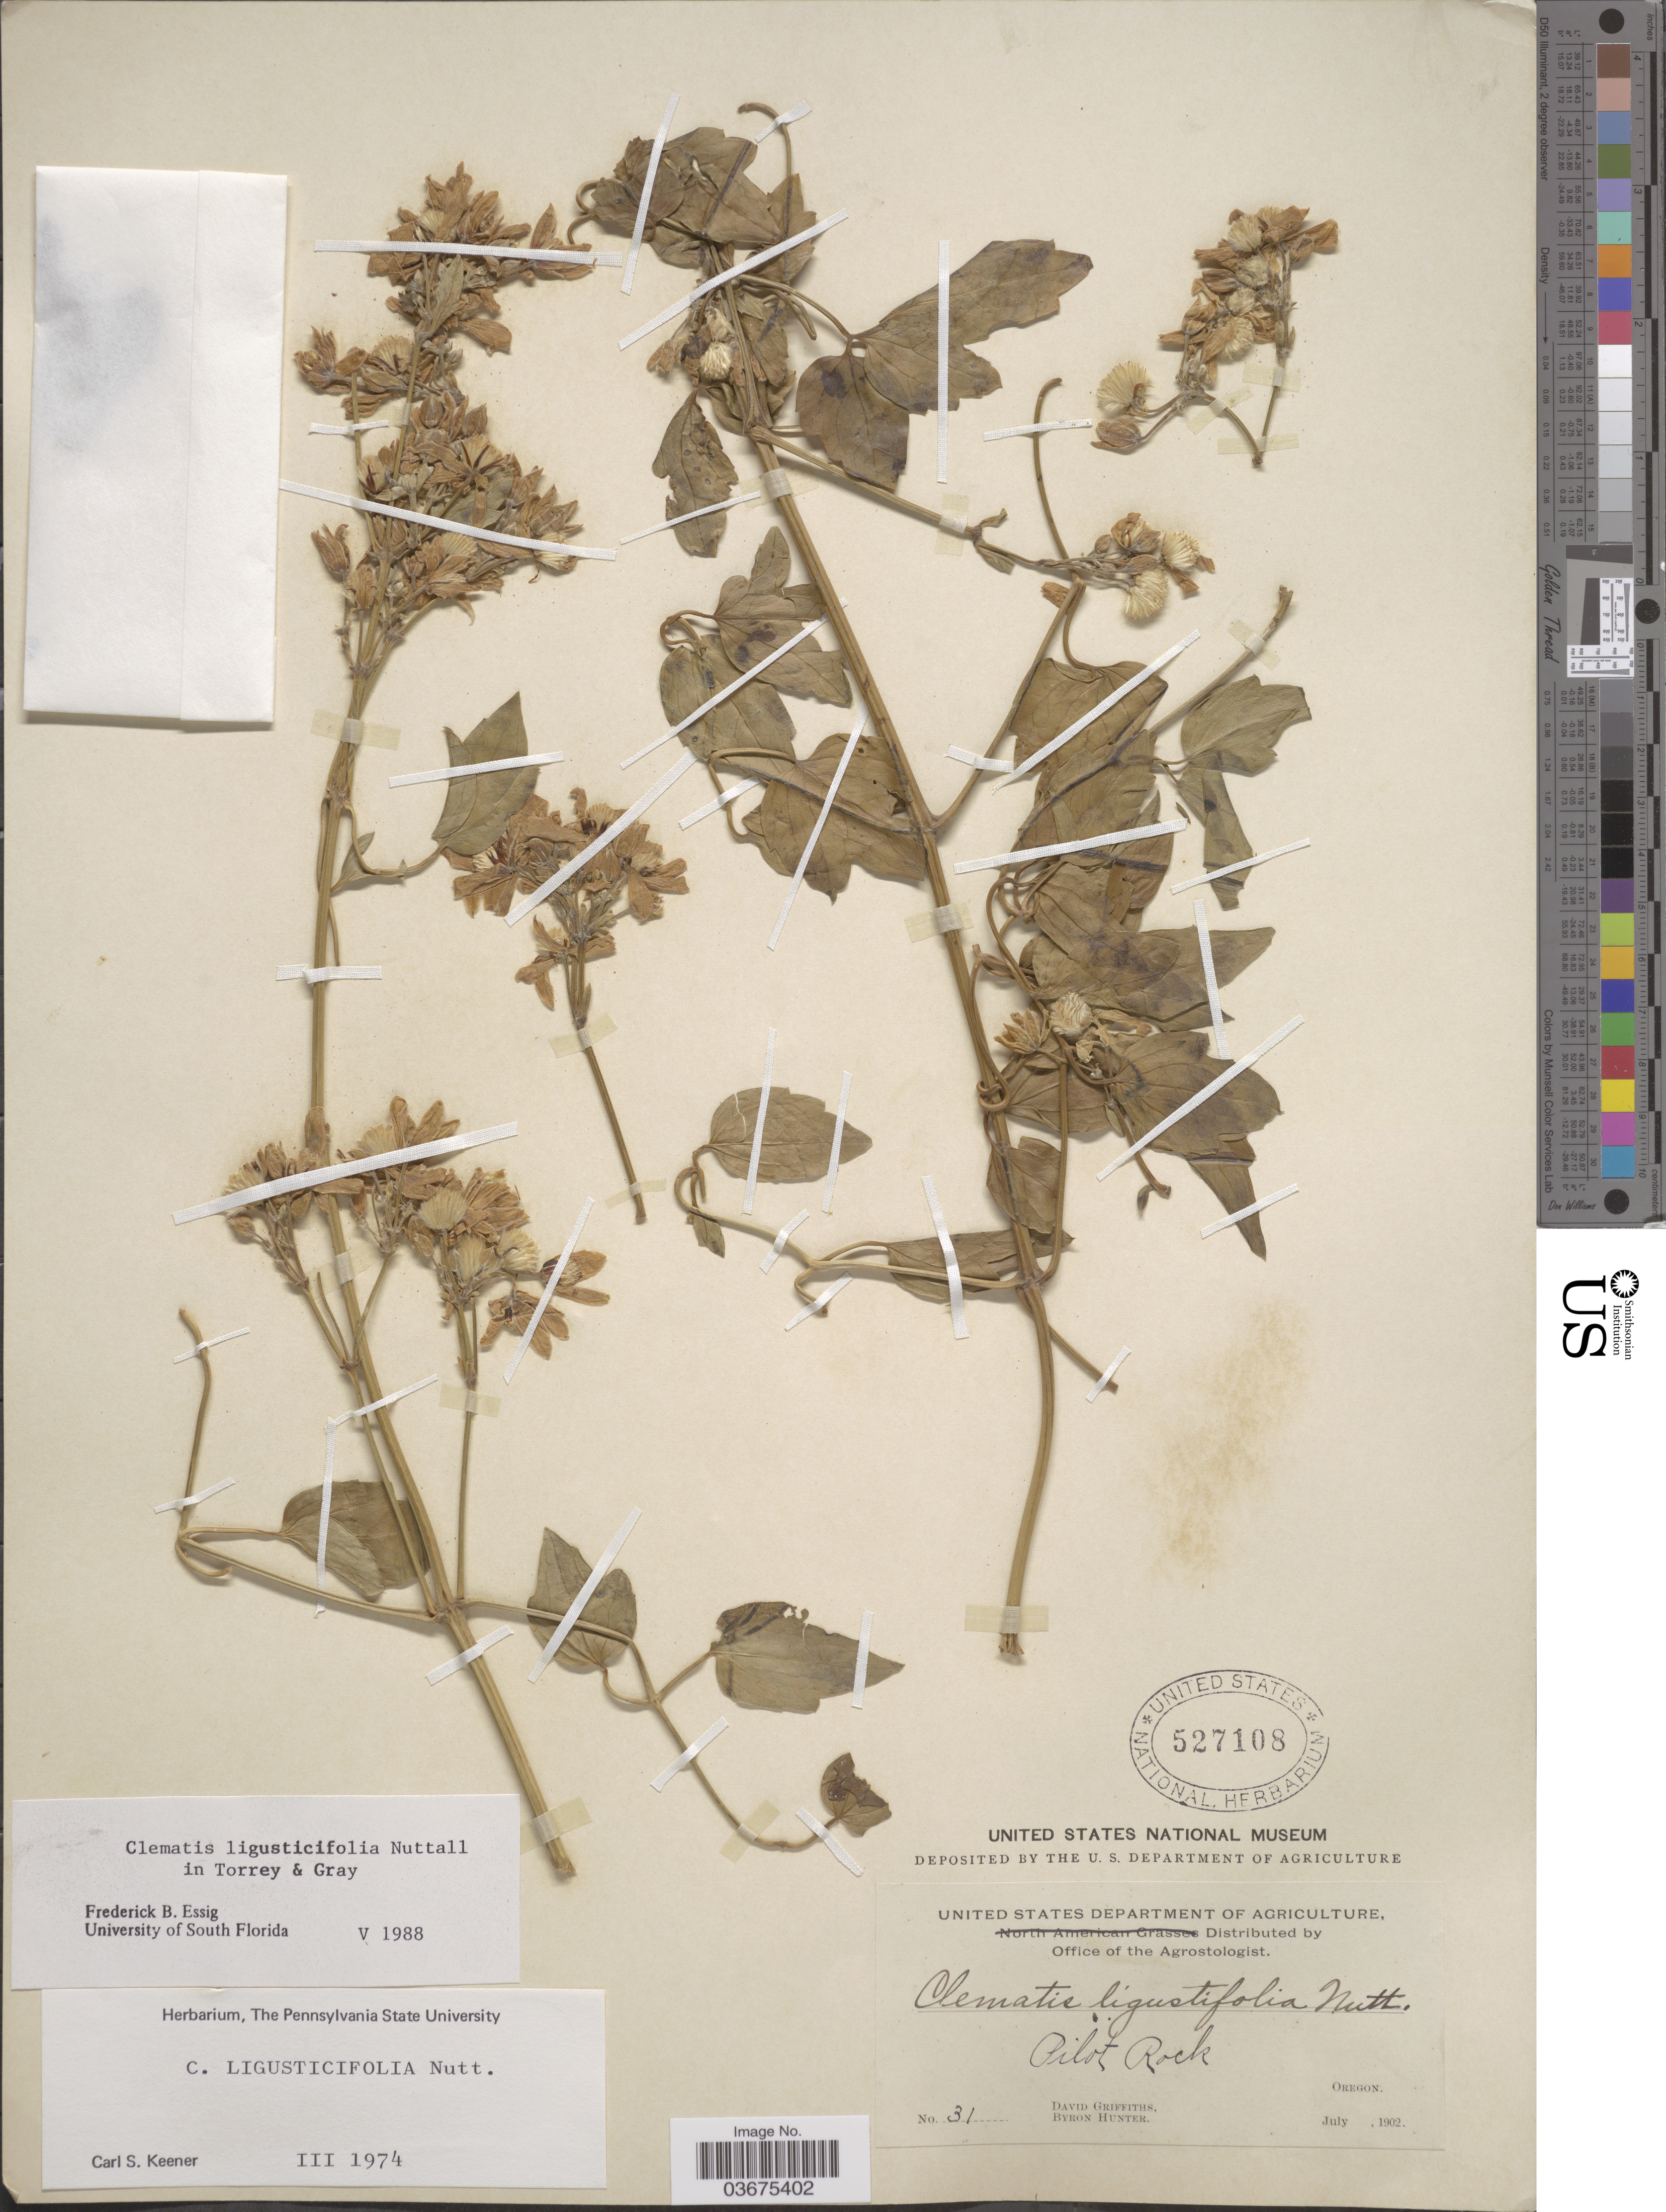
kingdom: Plantae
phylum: Tracheophyta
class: Magnoliopsida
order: Ranunculales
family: Ranunculaceae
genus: Clematis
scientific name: Clematis ligusticifolia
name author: Nutt.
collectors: D. Griffiths & B. Hunter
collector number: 31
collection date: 1902-07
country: United States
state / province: Oregon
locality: Pilot Rock.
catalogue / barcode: US 527108